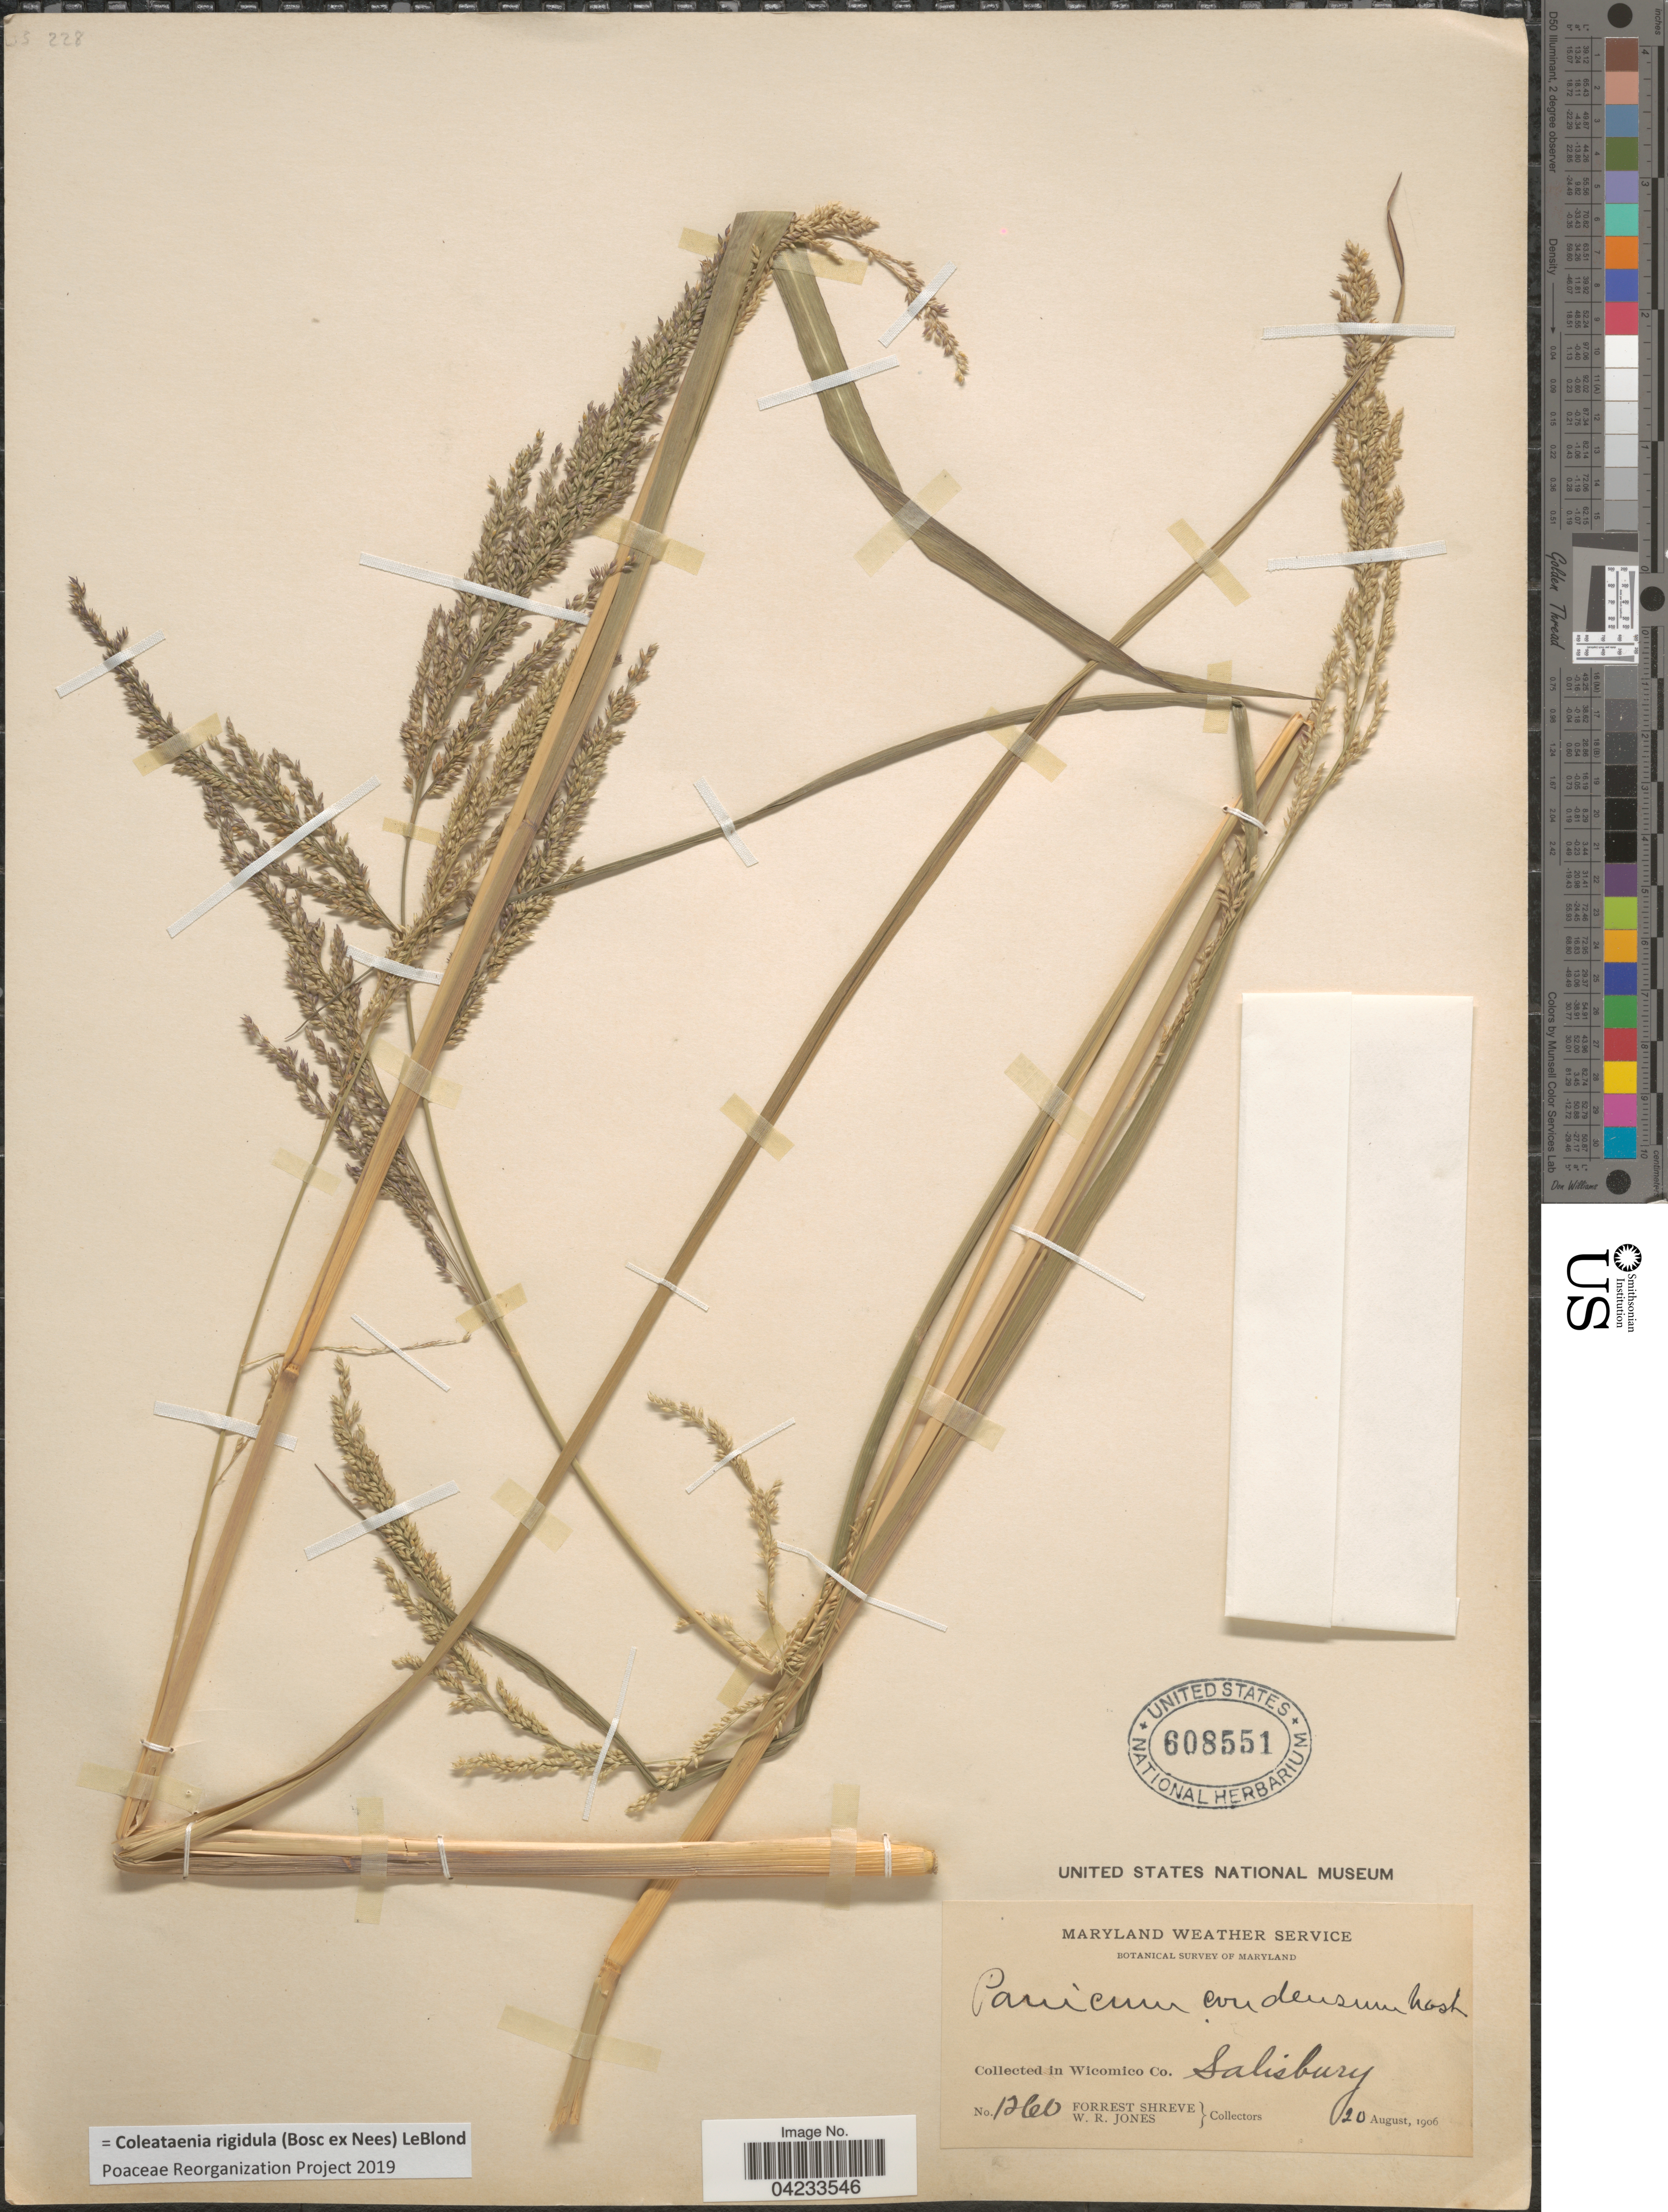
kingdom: Plantae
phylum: Tracheophyta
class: Liliopsida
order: Poales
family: Poaceae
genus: Coleataenia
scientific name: Coleataenia rigidula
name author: (Bosc ex Nees) LeBlond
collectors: F. Shreve & W. R. Jones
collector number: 1260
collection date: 1906-08-20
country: United States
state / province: Maryland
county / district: Wicomico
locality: Maryland Weather Service. Botanical Survey Of Maryland. In Wicomico Co. Salisbury.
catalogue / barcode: US 608551